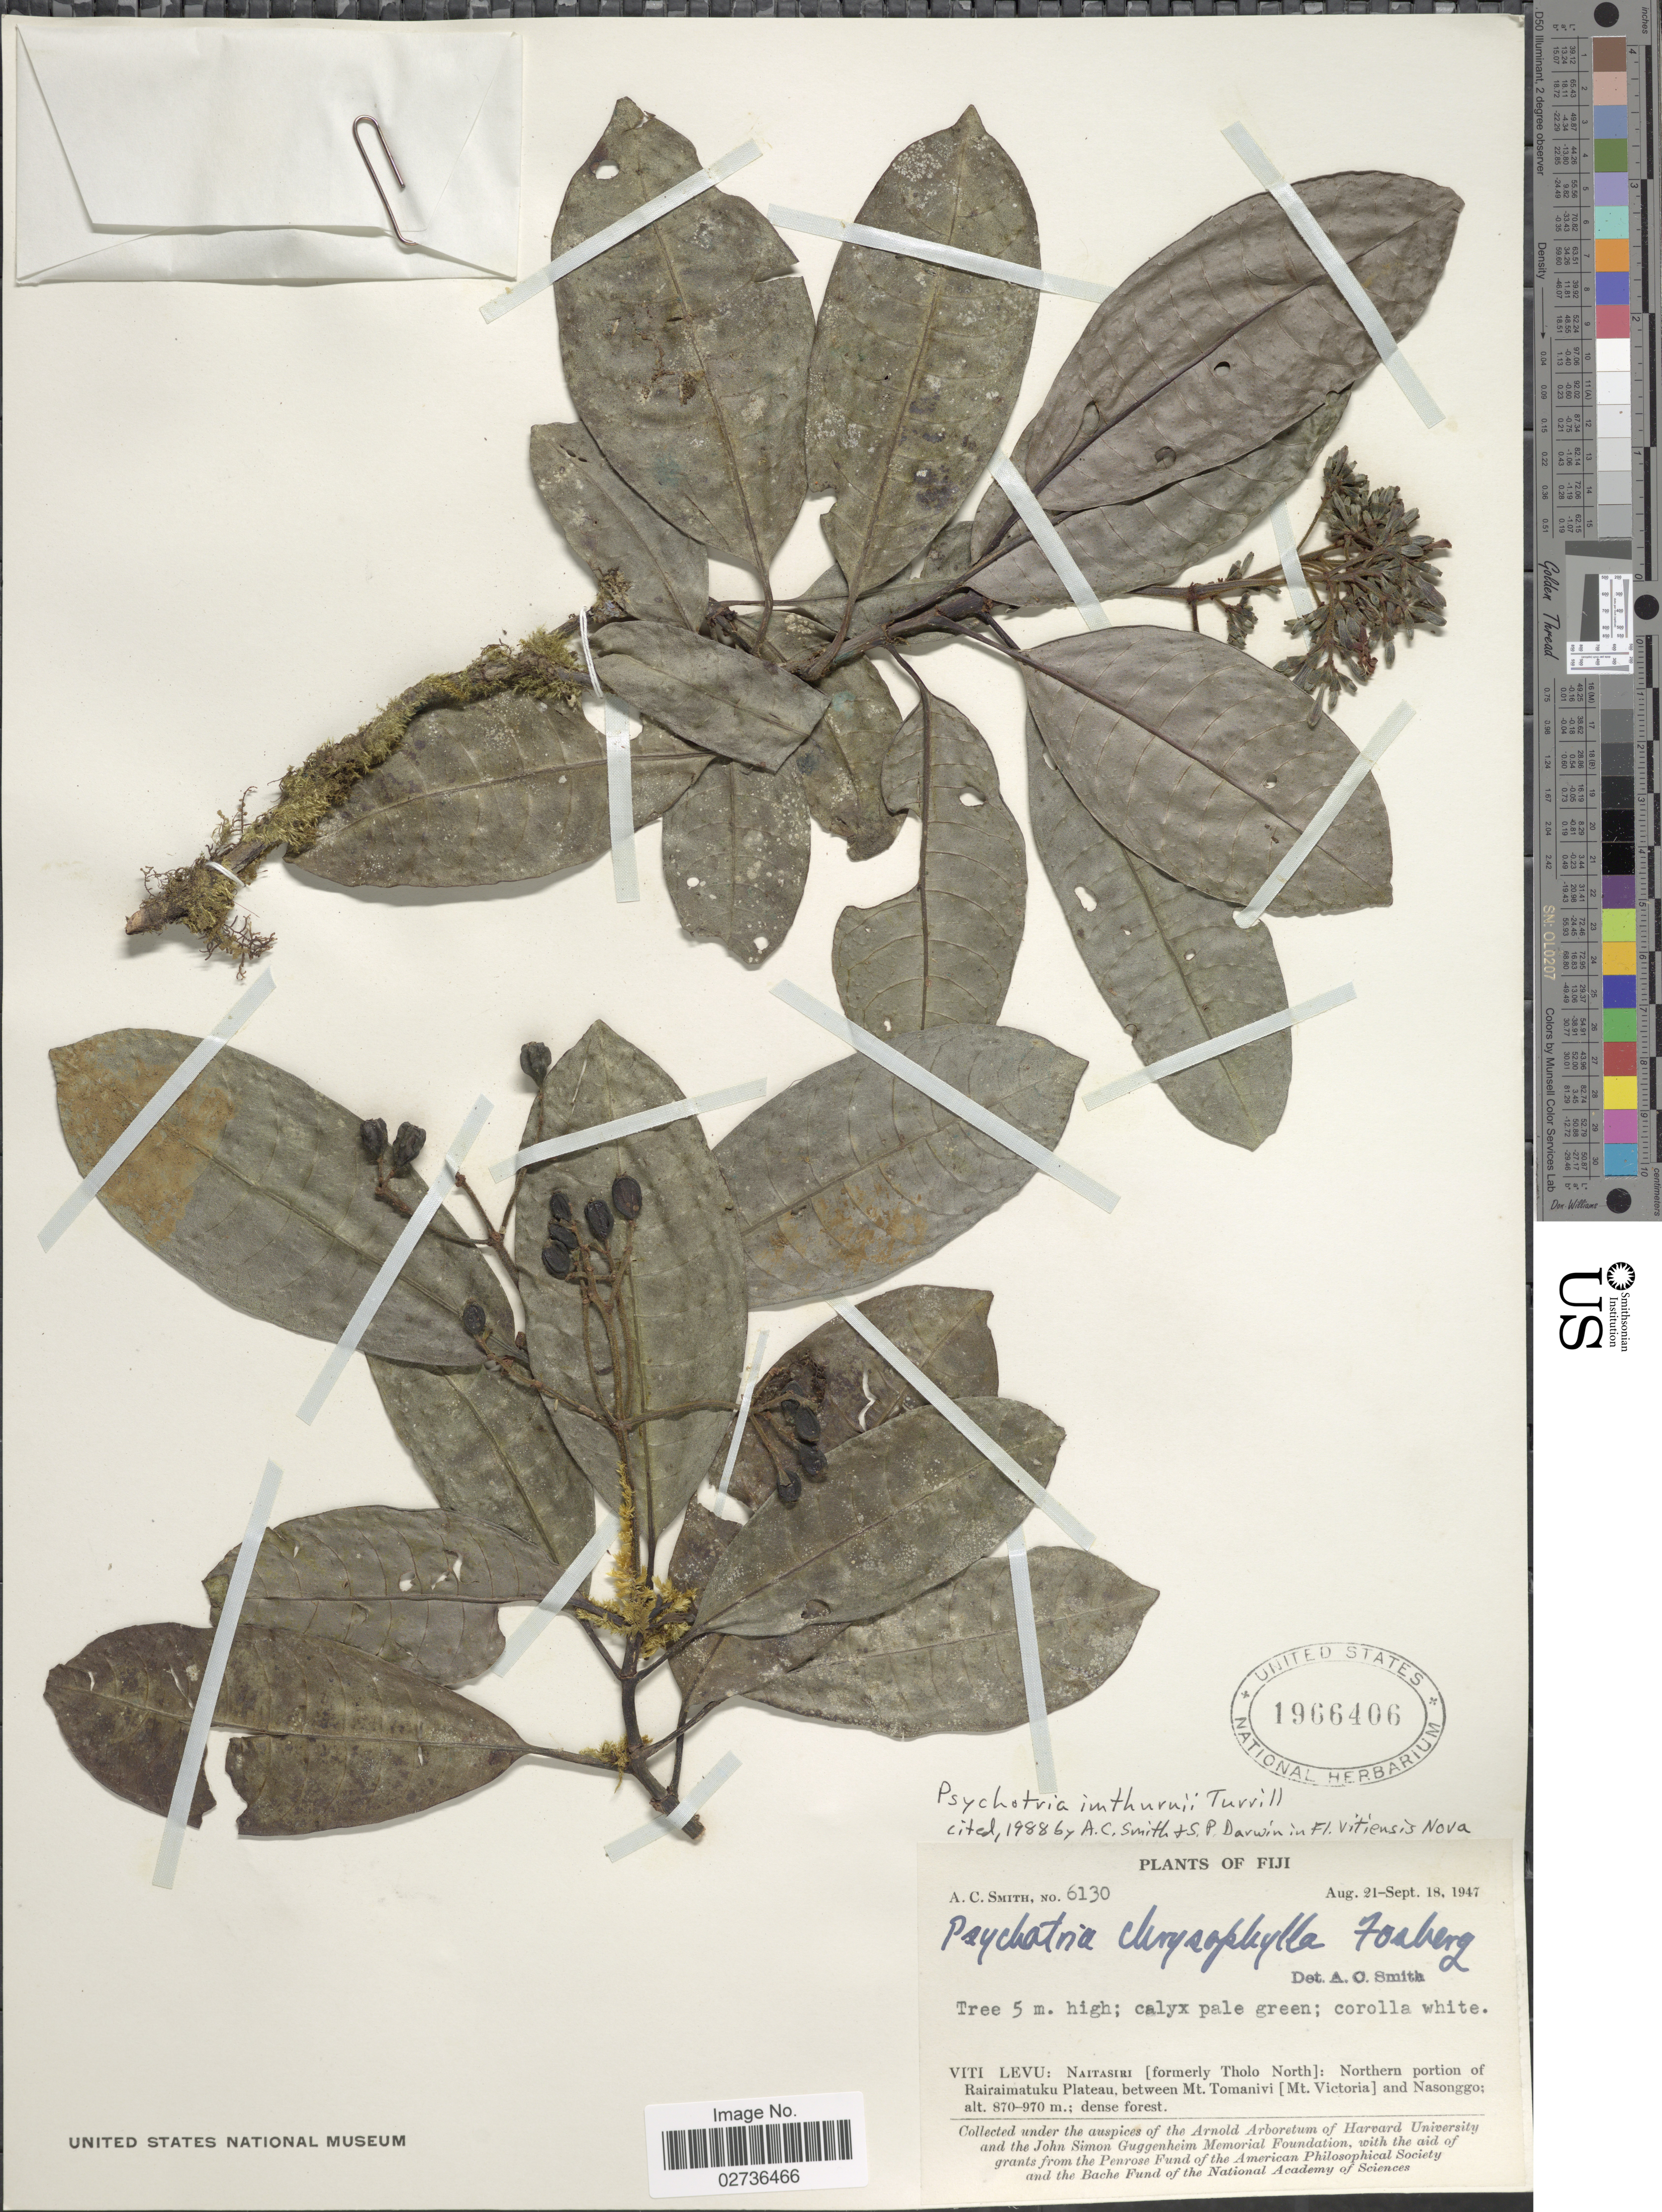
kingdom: Plantae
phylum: Tracheophyta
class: Magnoliopsida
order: Gentianales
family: Rubiaceae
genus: Psychotria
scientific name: Psychotria imthurnii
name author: Turrill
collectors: A. C. Smith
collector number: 6130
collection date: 1947-08-21/1947-09-18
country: Fiji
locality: Viti Levu: Naitasiri [formerly Tholo North]: Northern portion of Rairaimatuku Plateau, between Mt. Tomanivi [Mt. Victoria] and Nasonggo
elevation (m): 870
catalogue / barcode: US 1966406